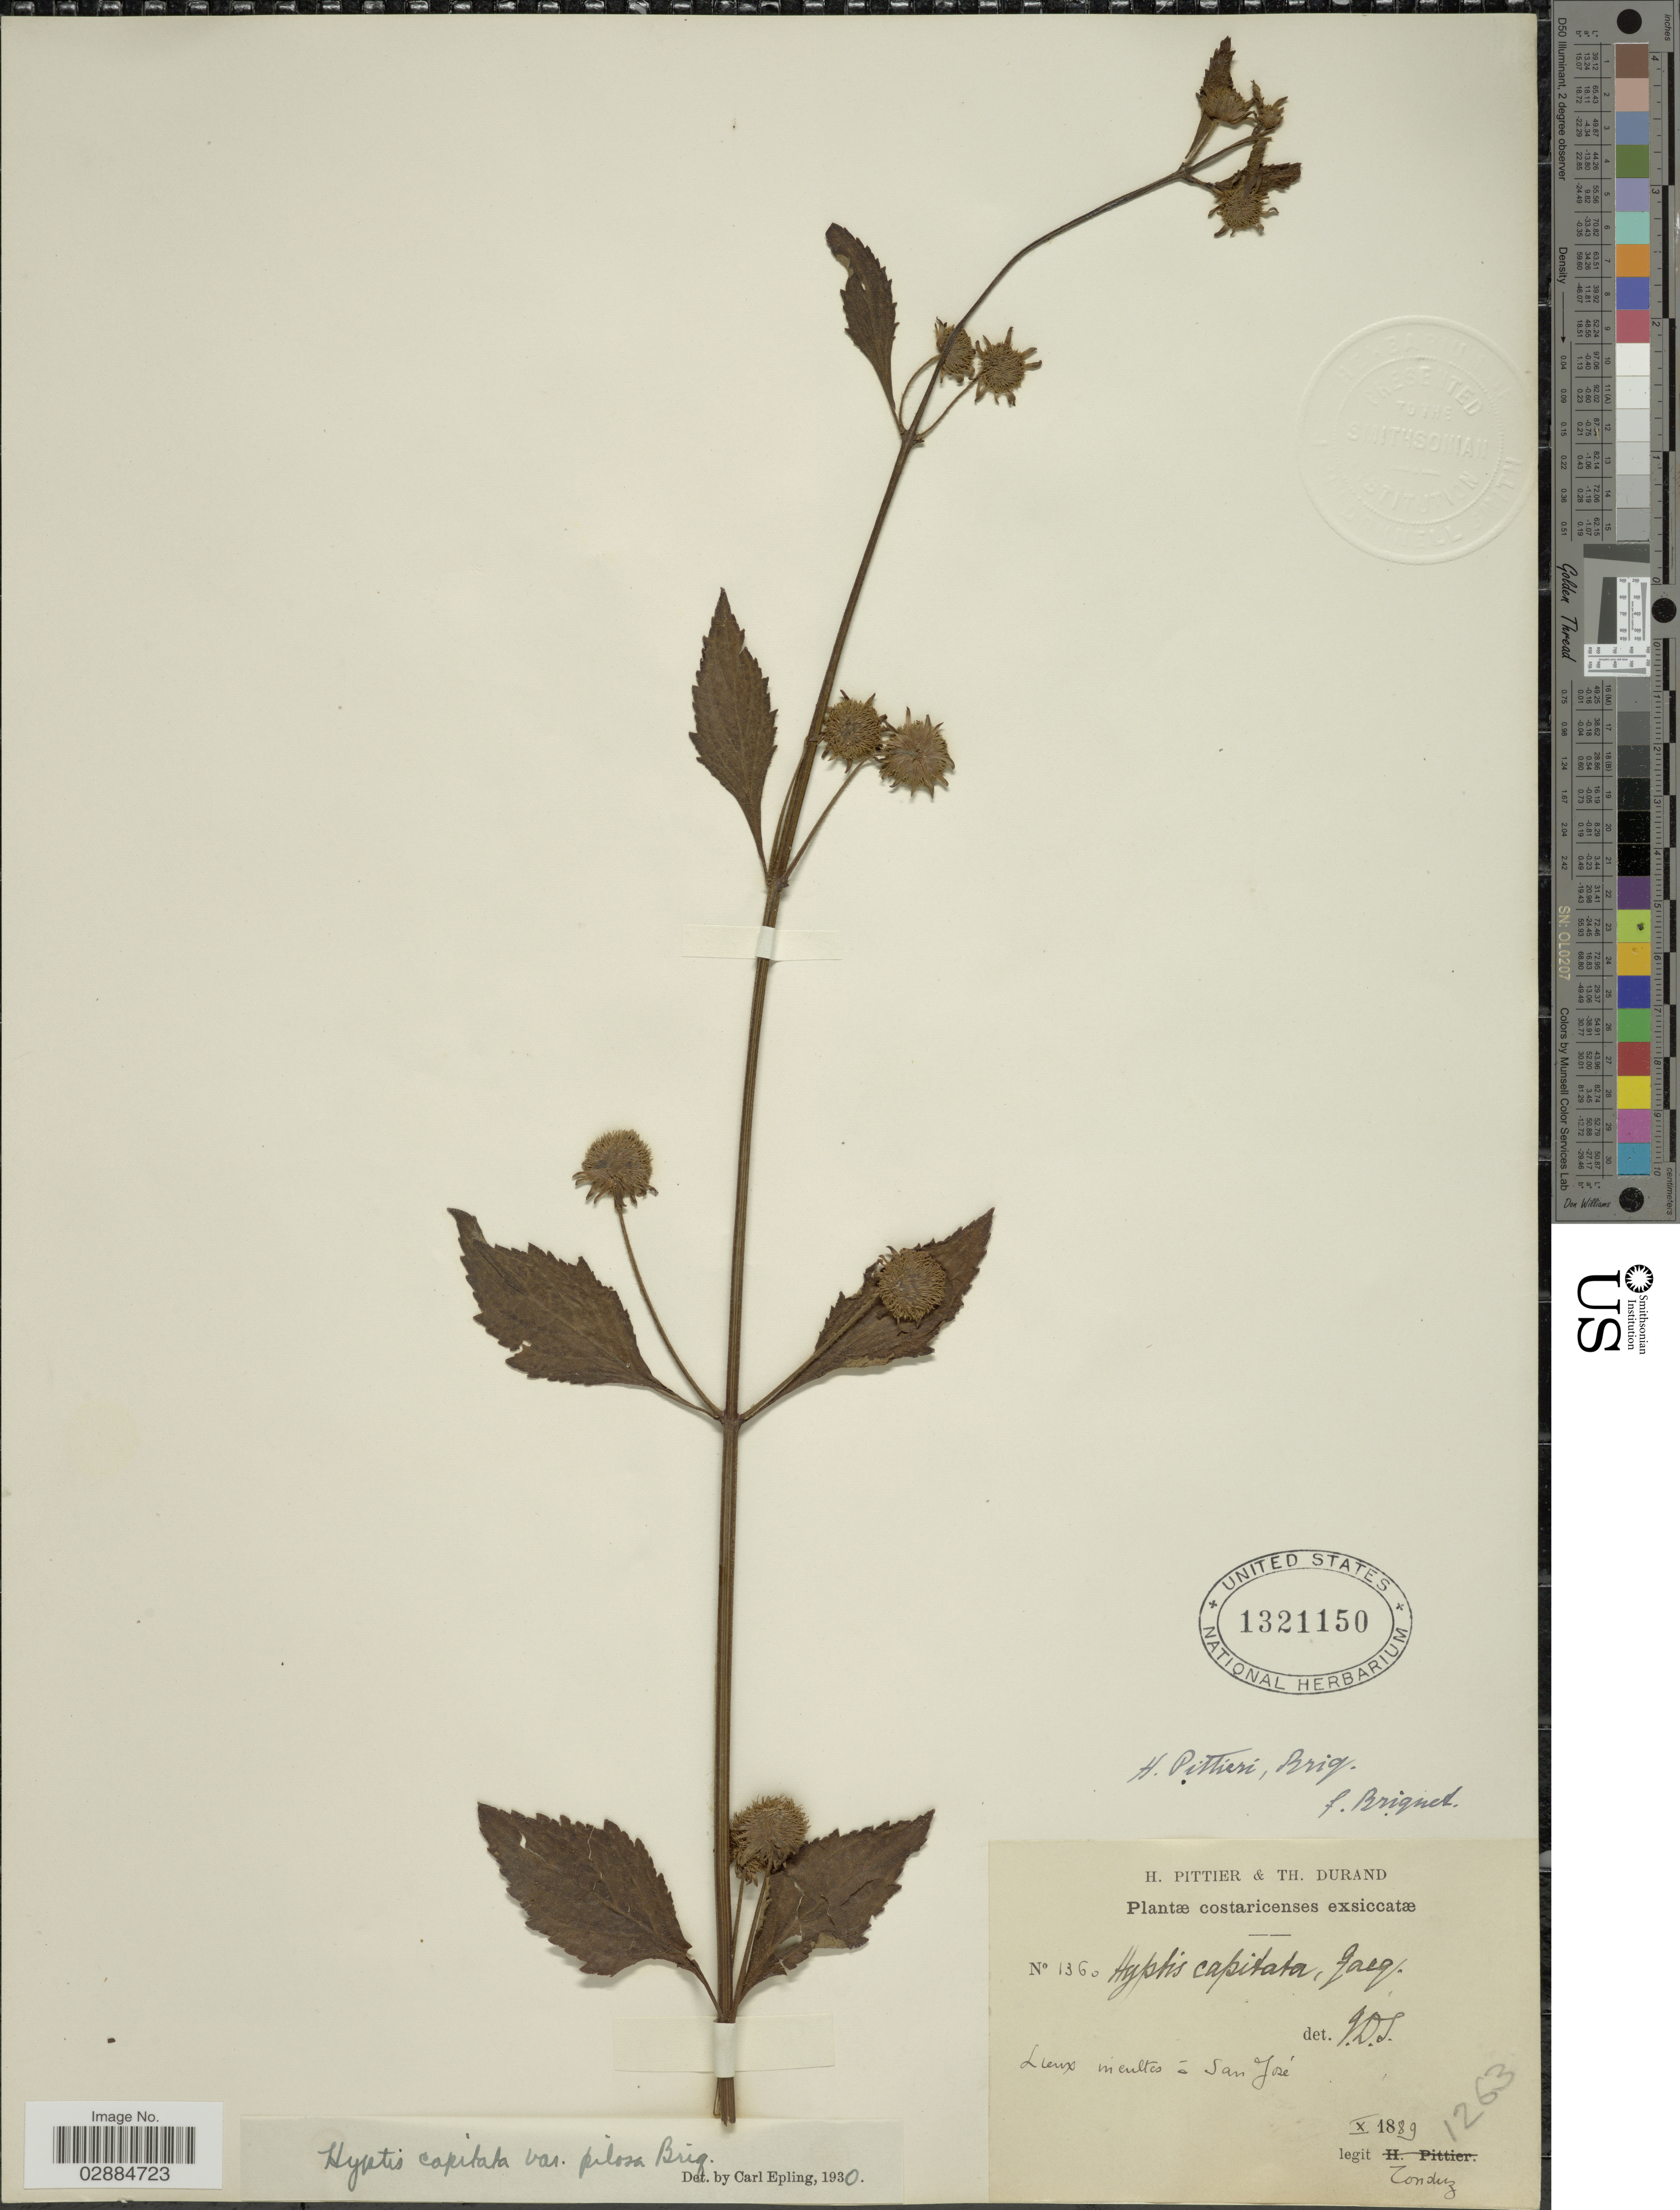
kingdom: Plantae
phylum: Tracheophyta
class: Magnoliopsida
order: Lamiales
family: Lamiaceae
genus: Hyptis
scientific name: Hyptis capitata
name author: Jacq.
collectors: Tonduz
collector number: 1263/1360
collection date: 1889-10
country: Costa Rica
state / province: San José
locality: Lieux meultes á San José.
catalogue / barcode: US 1321150